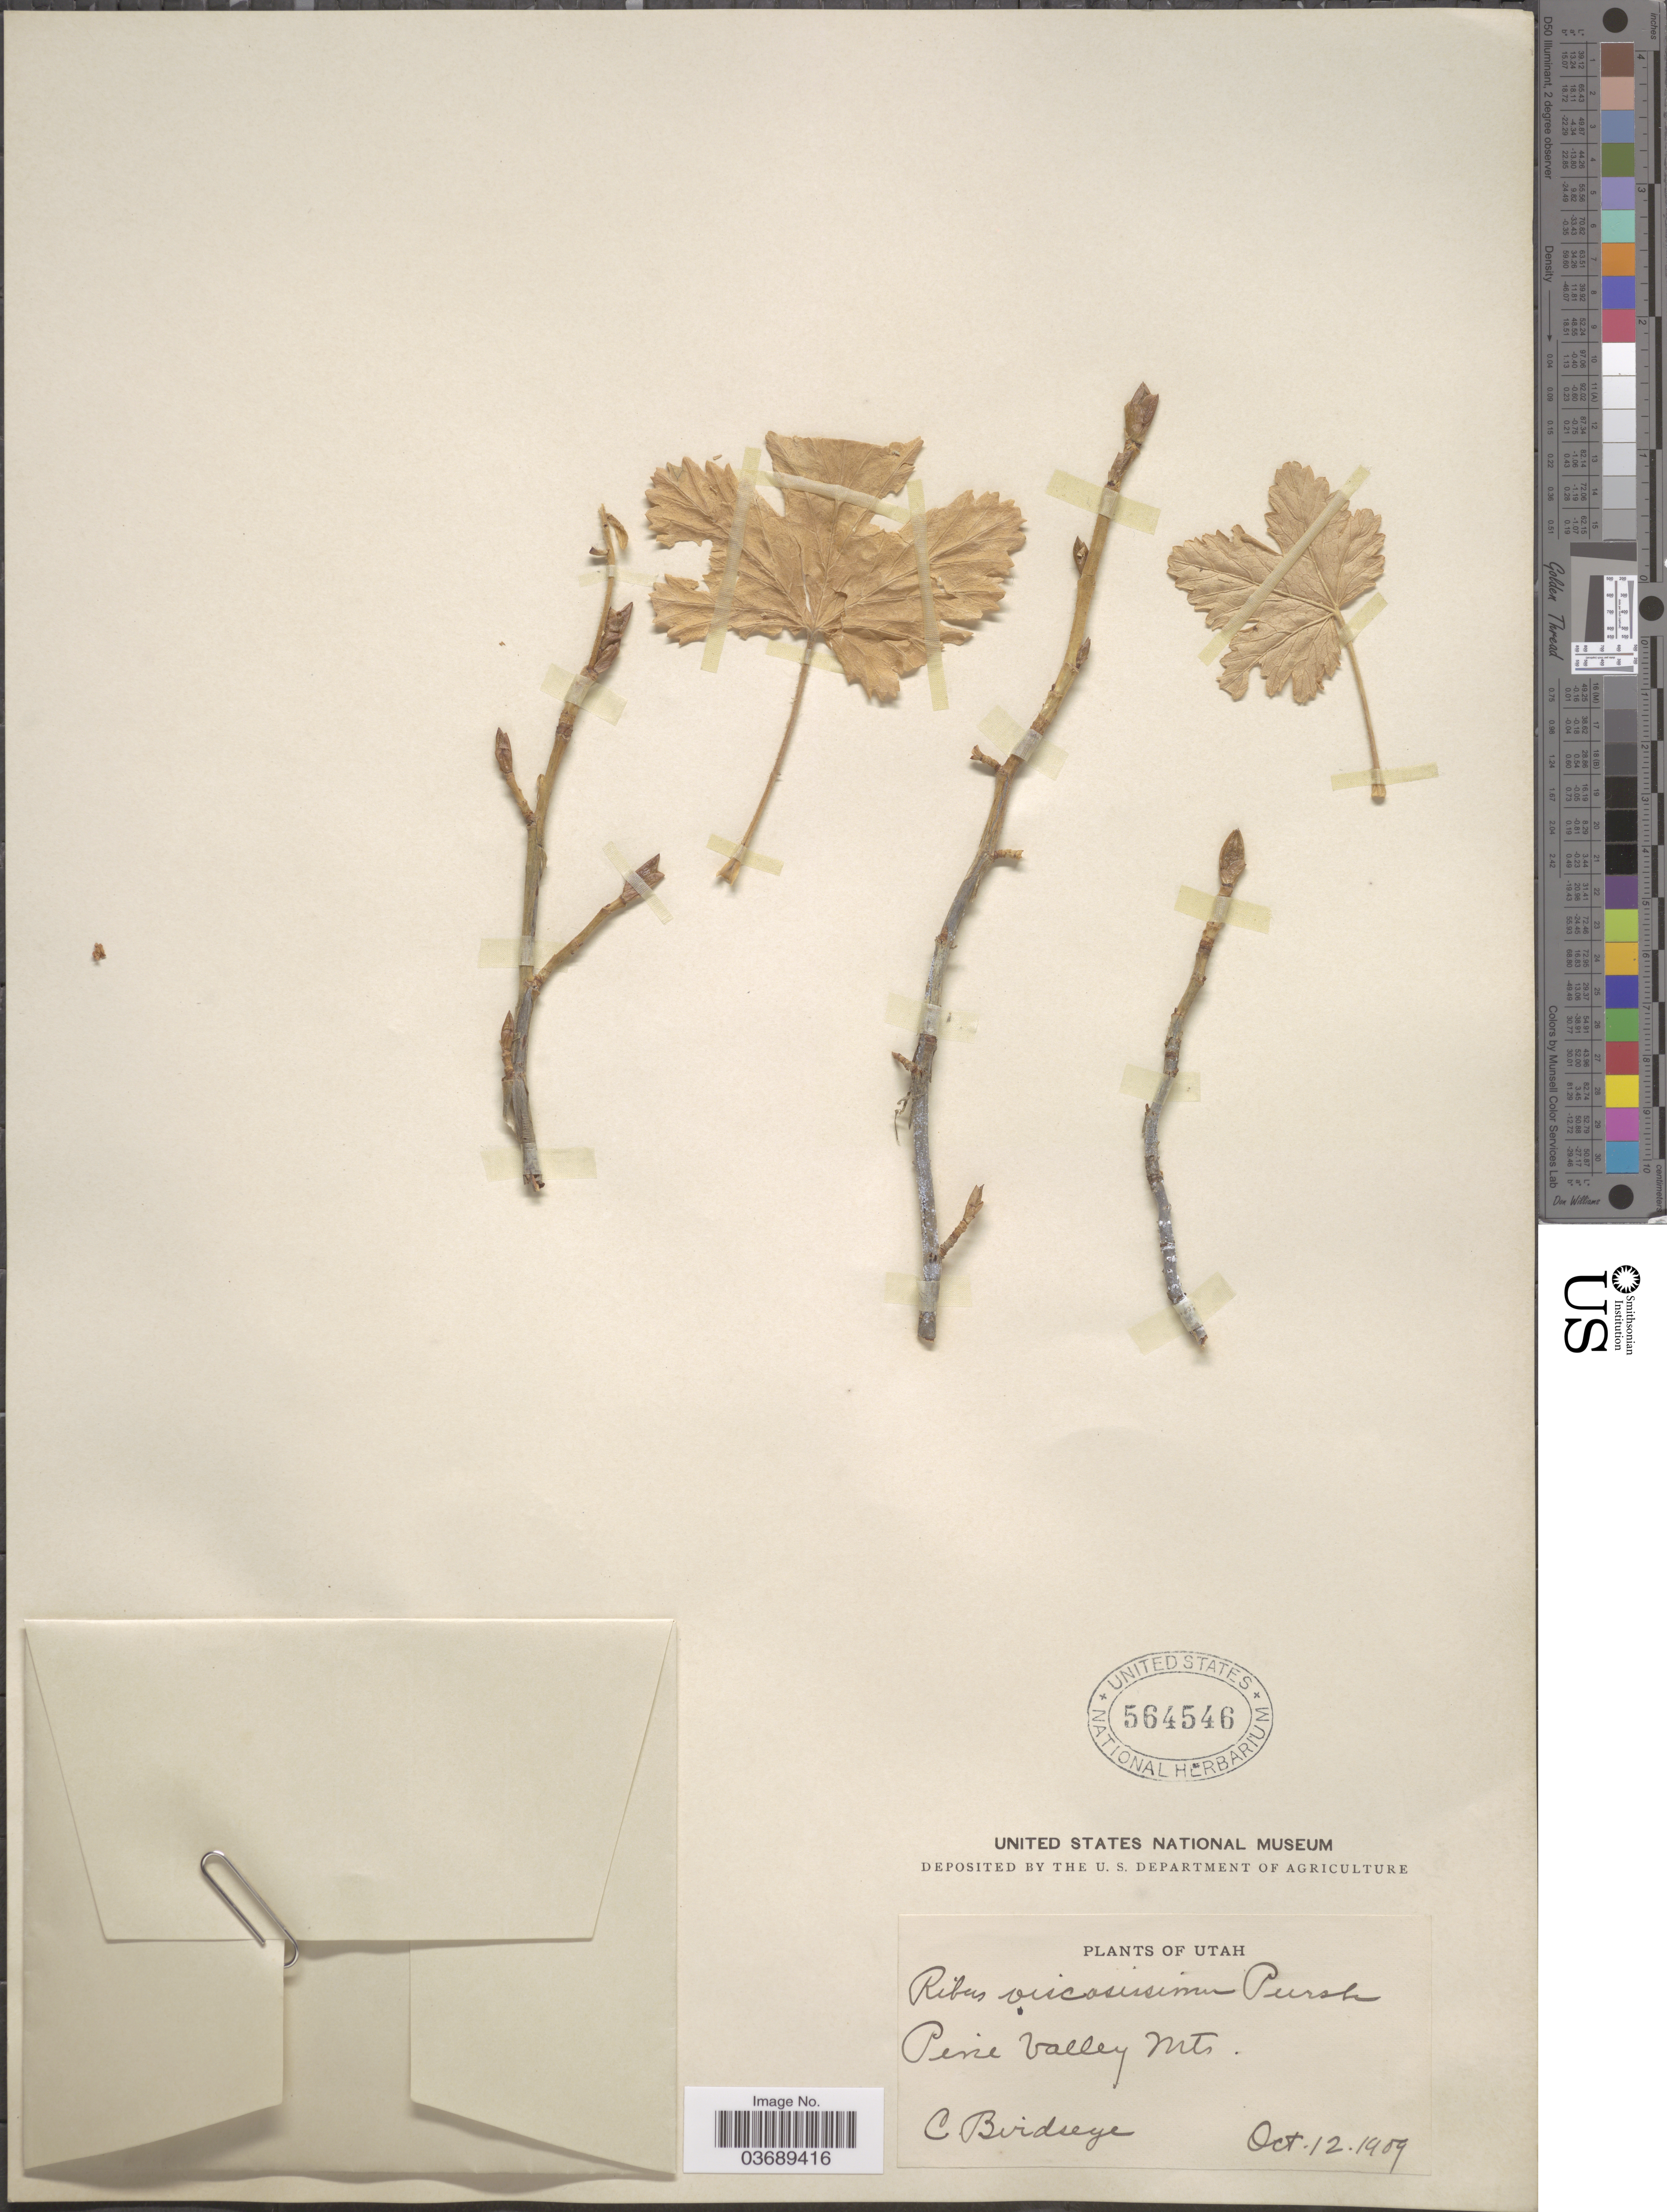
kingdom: Plantae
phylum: Tracheophyta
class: Magnoliopsida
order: Saxifragales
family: Grossulariaceae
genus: Ribes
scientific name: Ribes viscosissimum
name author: Pursh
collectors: C. Birdseye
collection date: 1909-10-12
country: United States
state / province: Utah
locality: Pine Valley Mts.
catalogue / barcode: US 564546